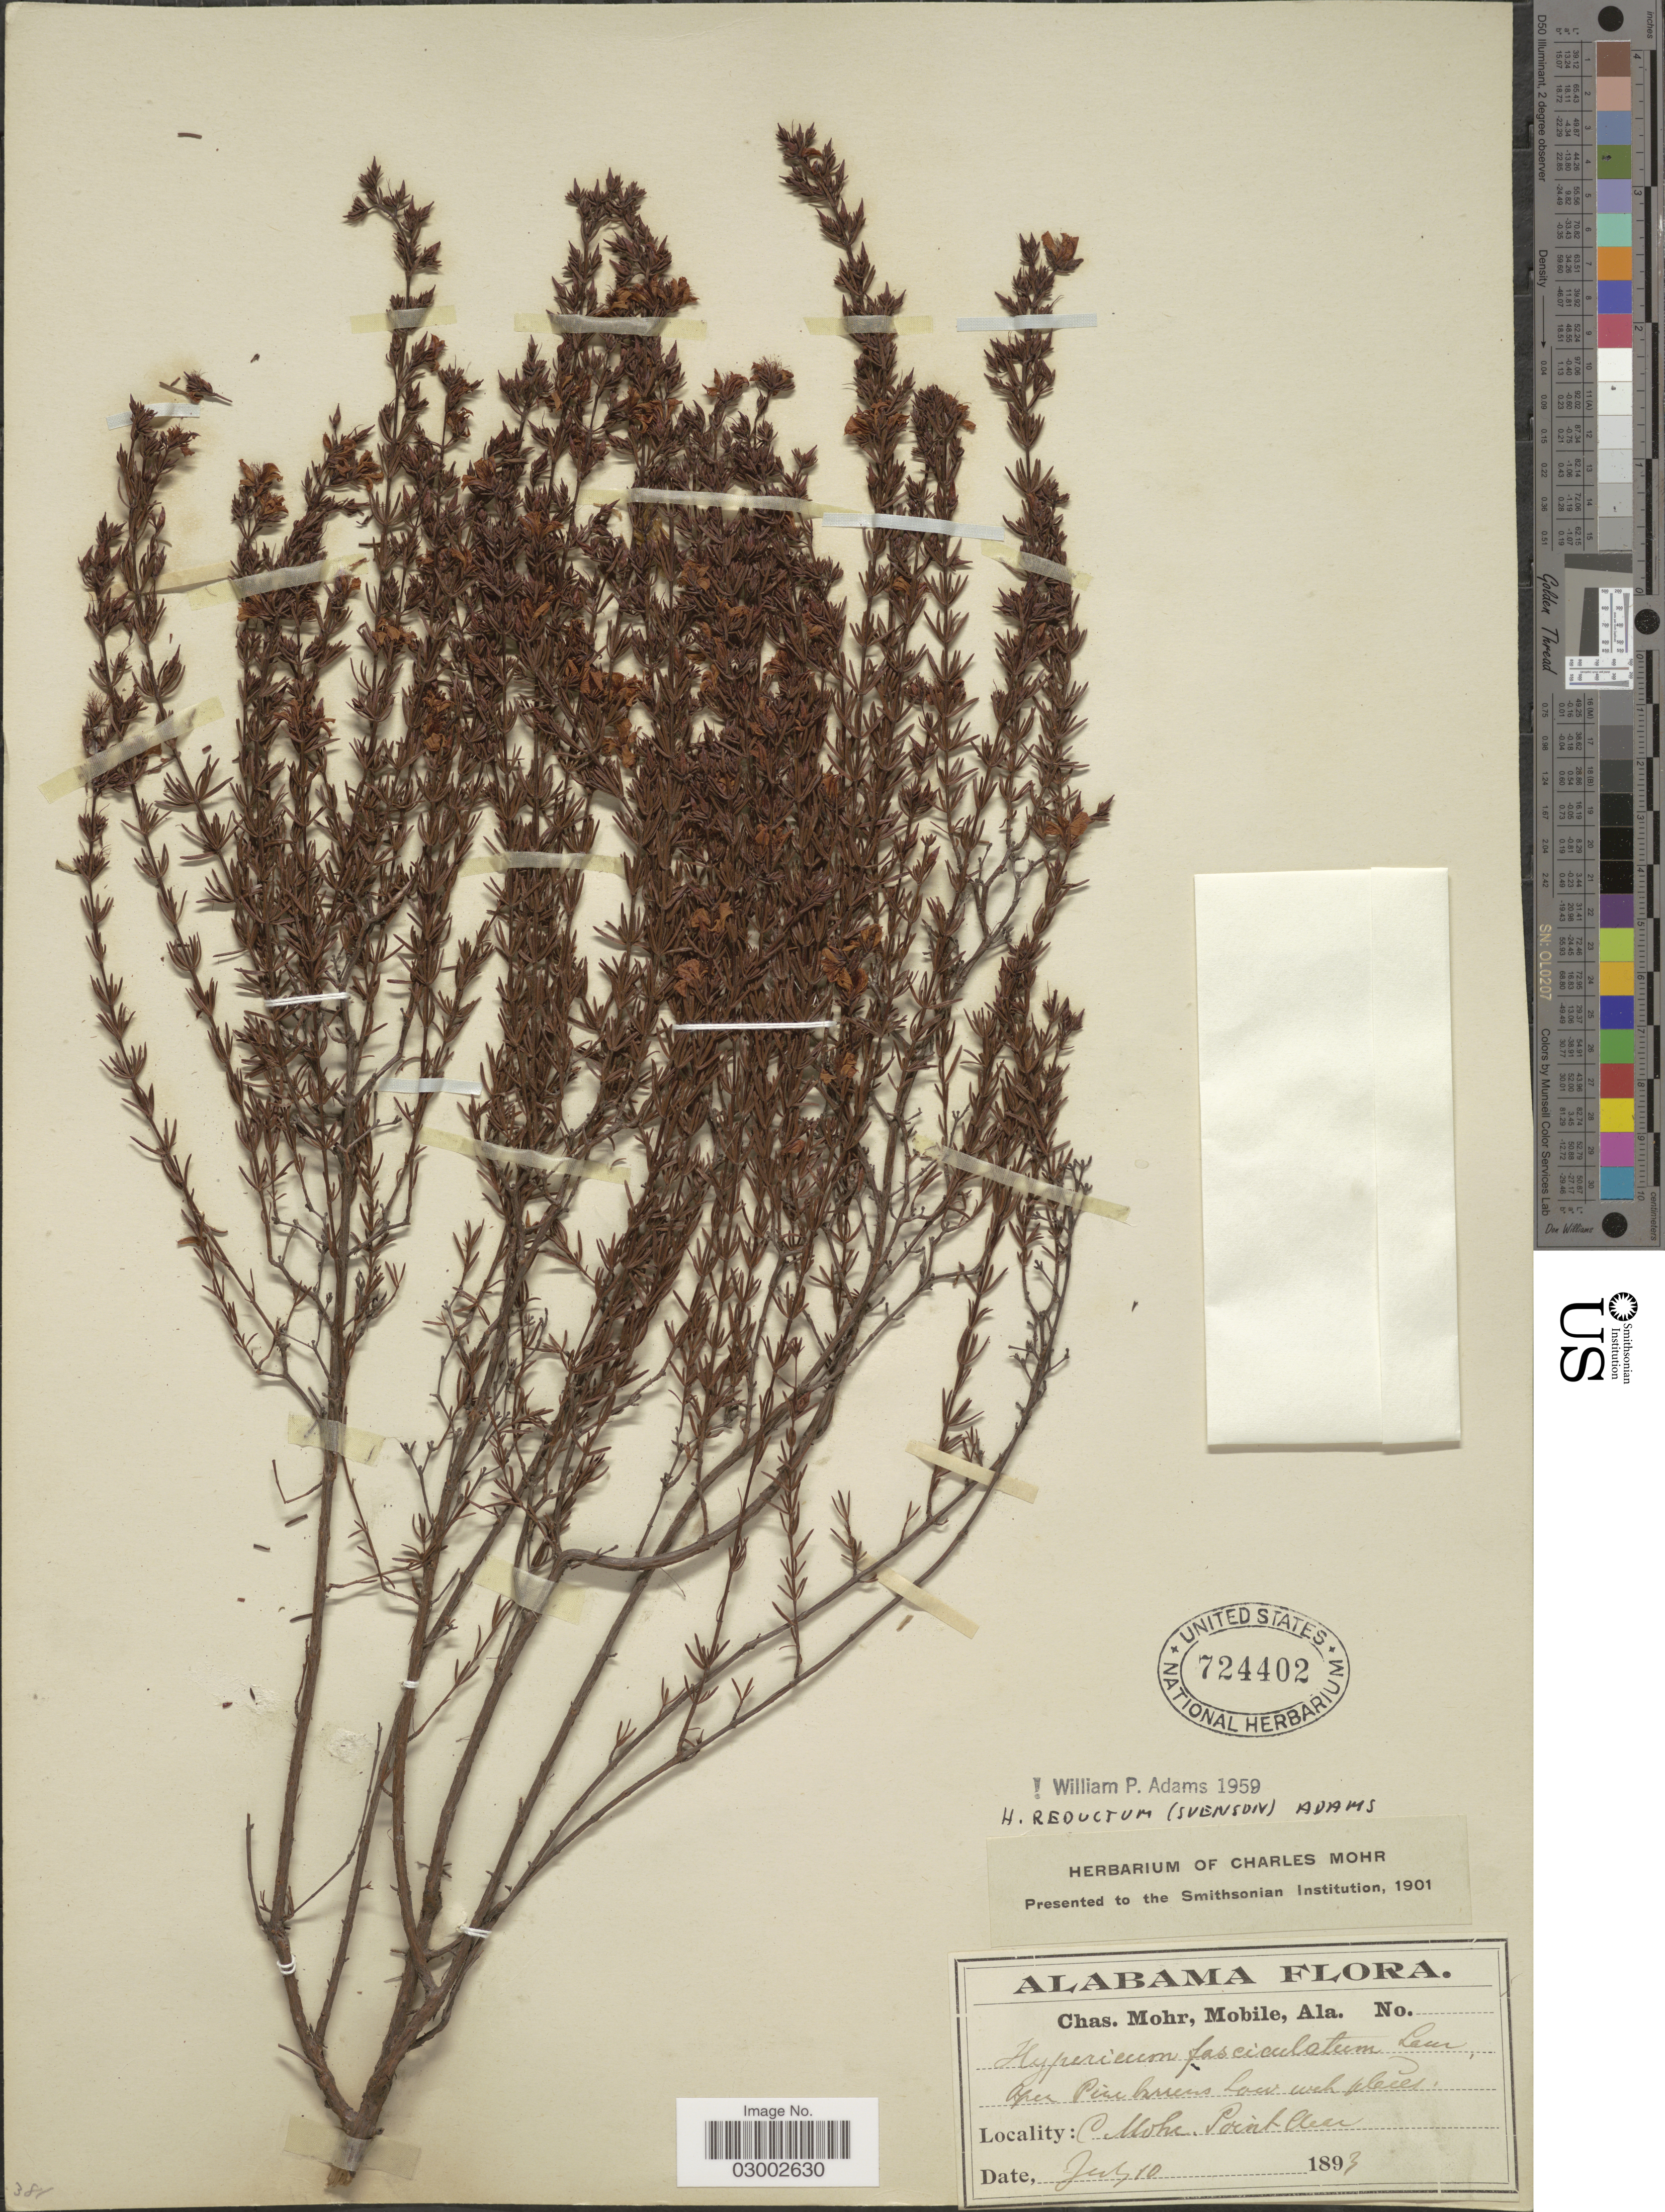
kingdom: Plantae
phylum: Tracheophyta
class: Magnoliopsida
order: Malpighiales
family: Hypericaceae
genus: Hypericum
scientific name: Hypericum brachyphyllum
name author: (Spach) Steud.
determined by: Strong, Mark T., (BOT), Smithsonian Institution - National Museum of Natural History (UNITED STATES)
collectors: Mohr, C. T. (herbarium)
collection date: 1893-07-10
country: United States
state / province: Alabama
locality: Open pine barrens. Low wet places. Point Clear.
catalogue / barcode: US 724402